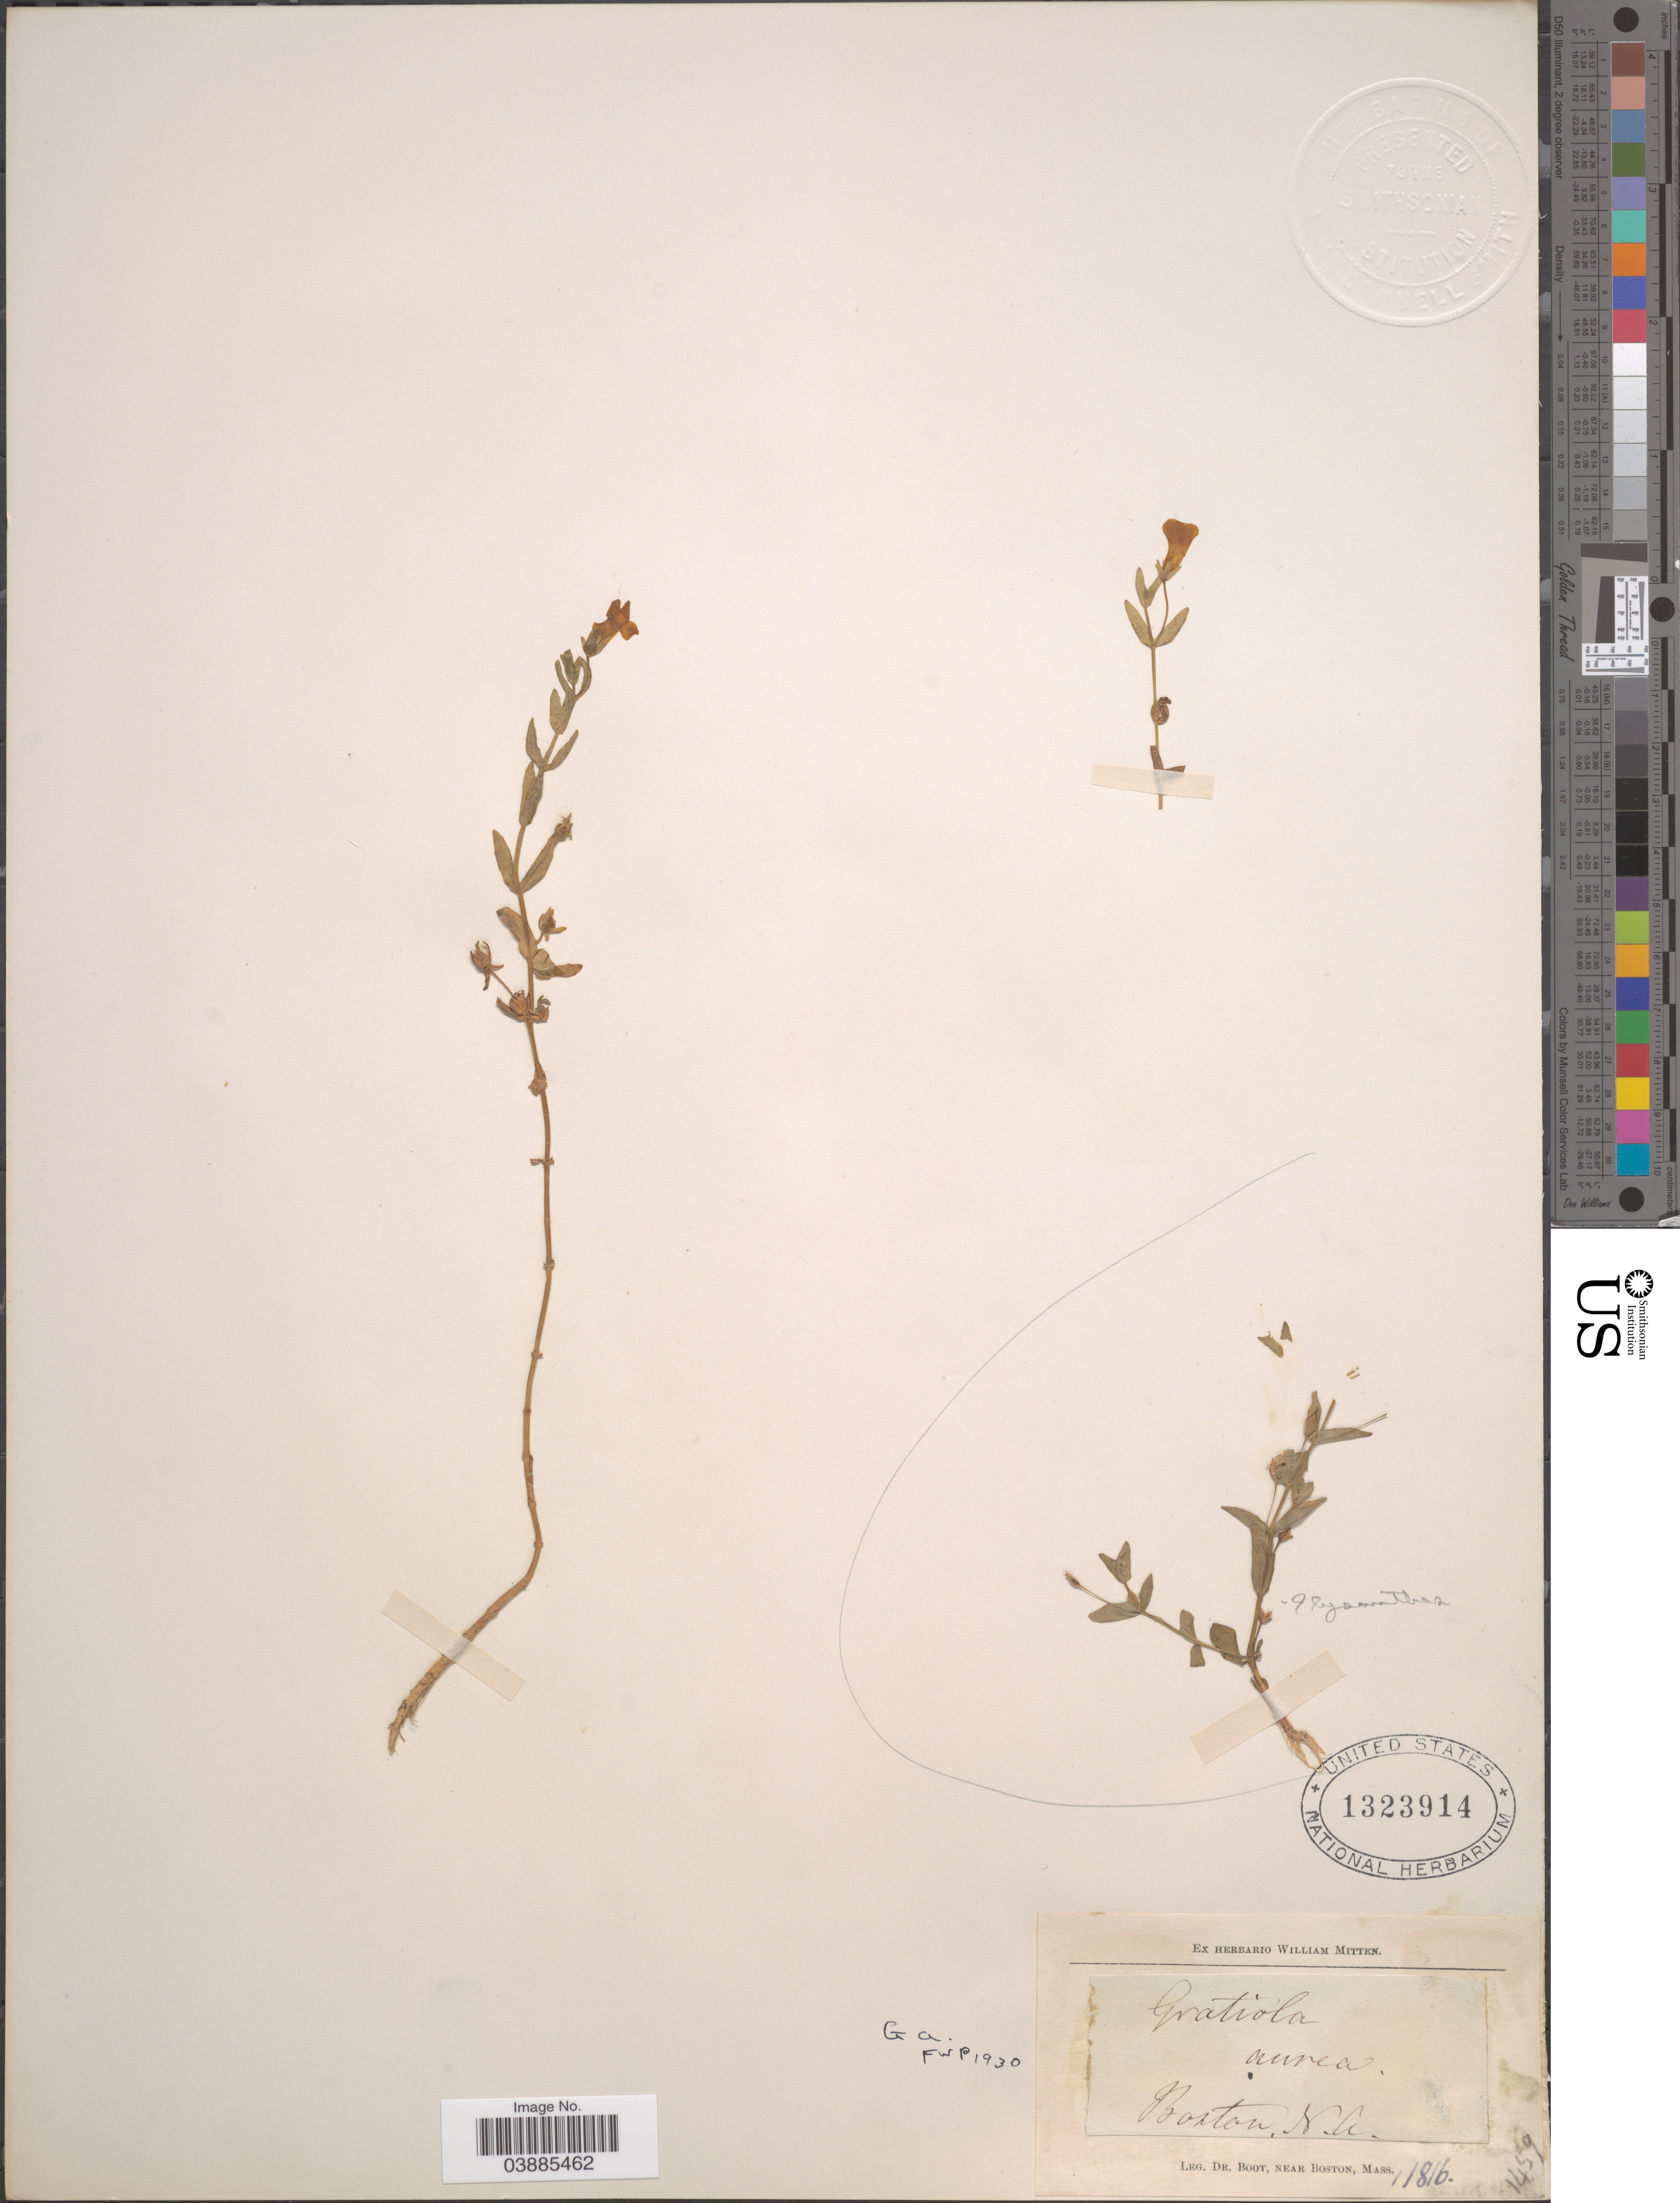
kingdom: Plantae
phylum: Tracheophyta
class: Magnoliopsida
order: Lamiales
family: Plantaginaceae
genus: Gratiola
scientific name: Gratiola aurea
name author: Pursh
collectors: Boot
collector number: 1459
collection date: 1816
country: United States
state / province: Massachusetts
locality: Boston.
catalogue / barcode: US 1323914